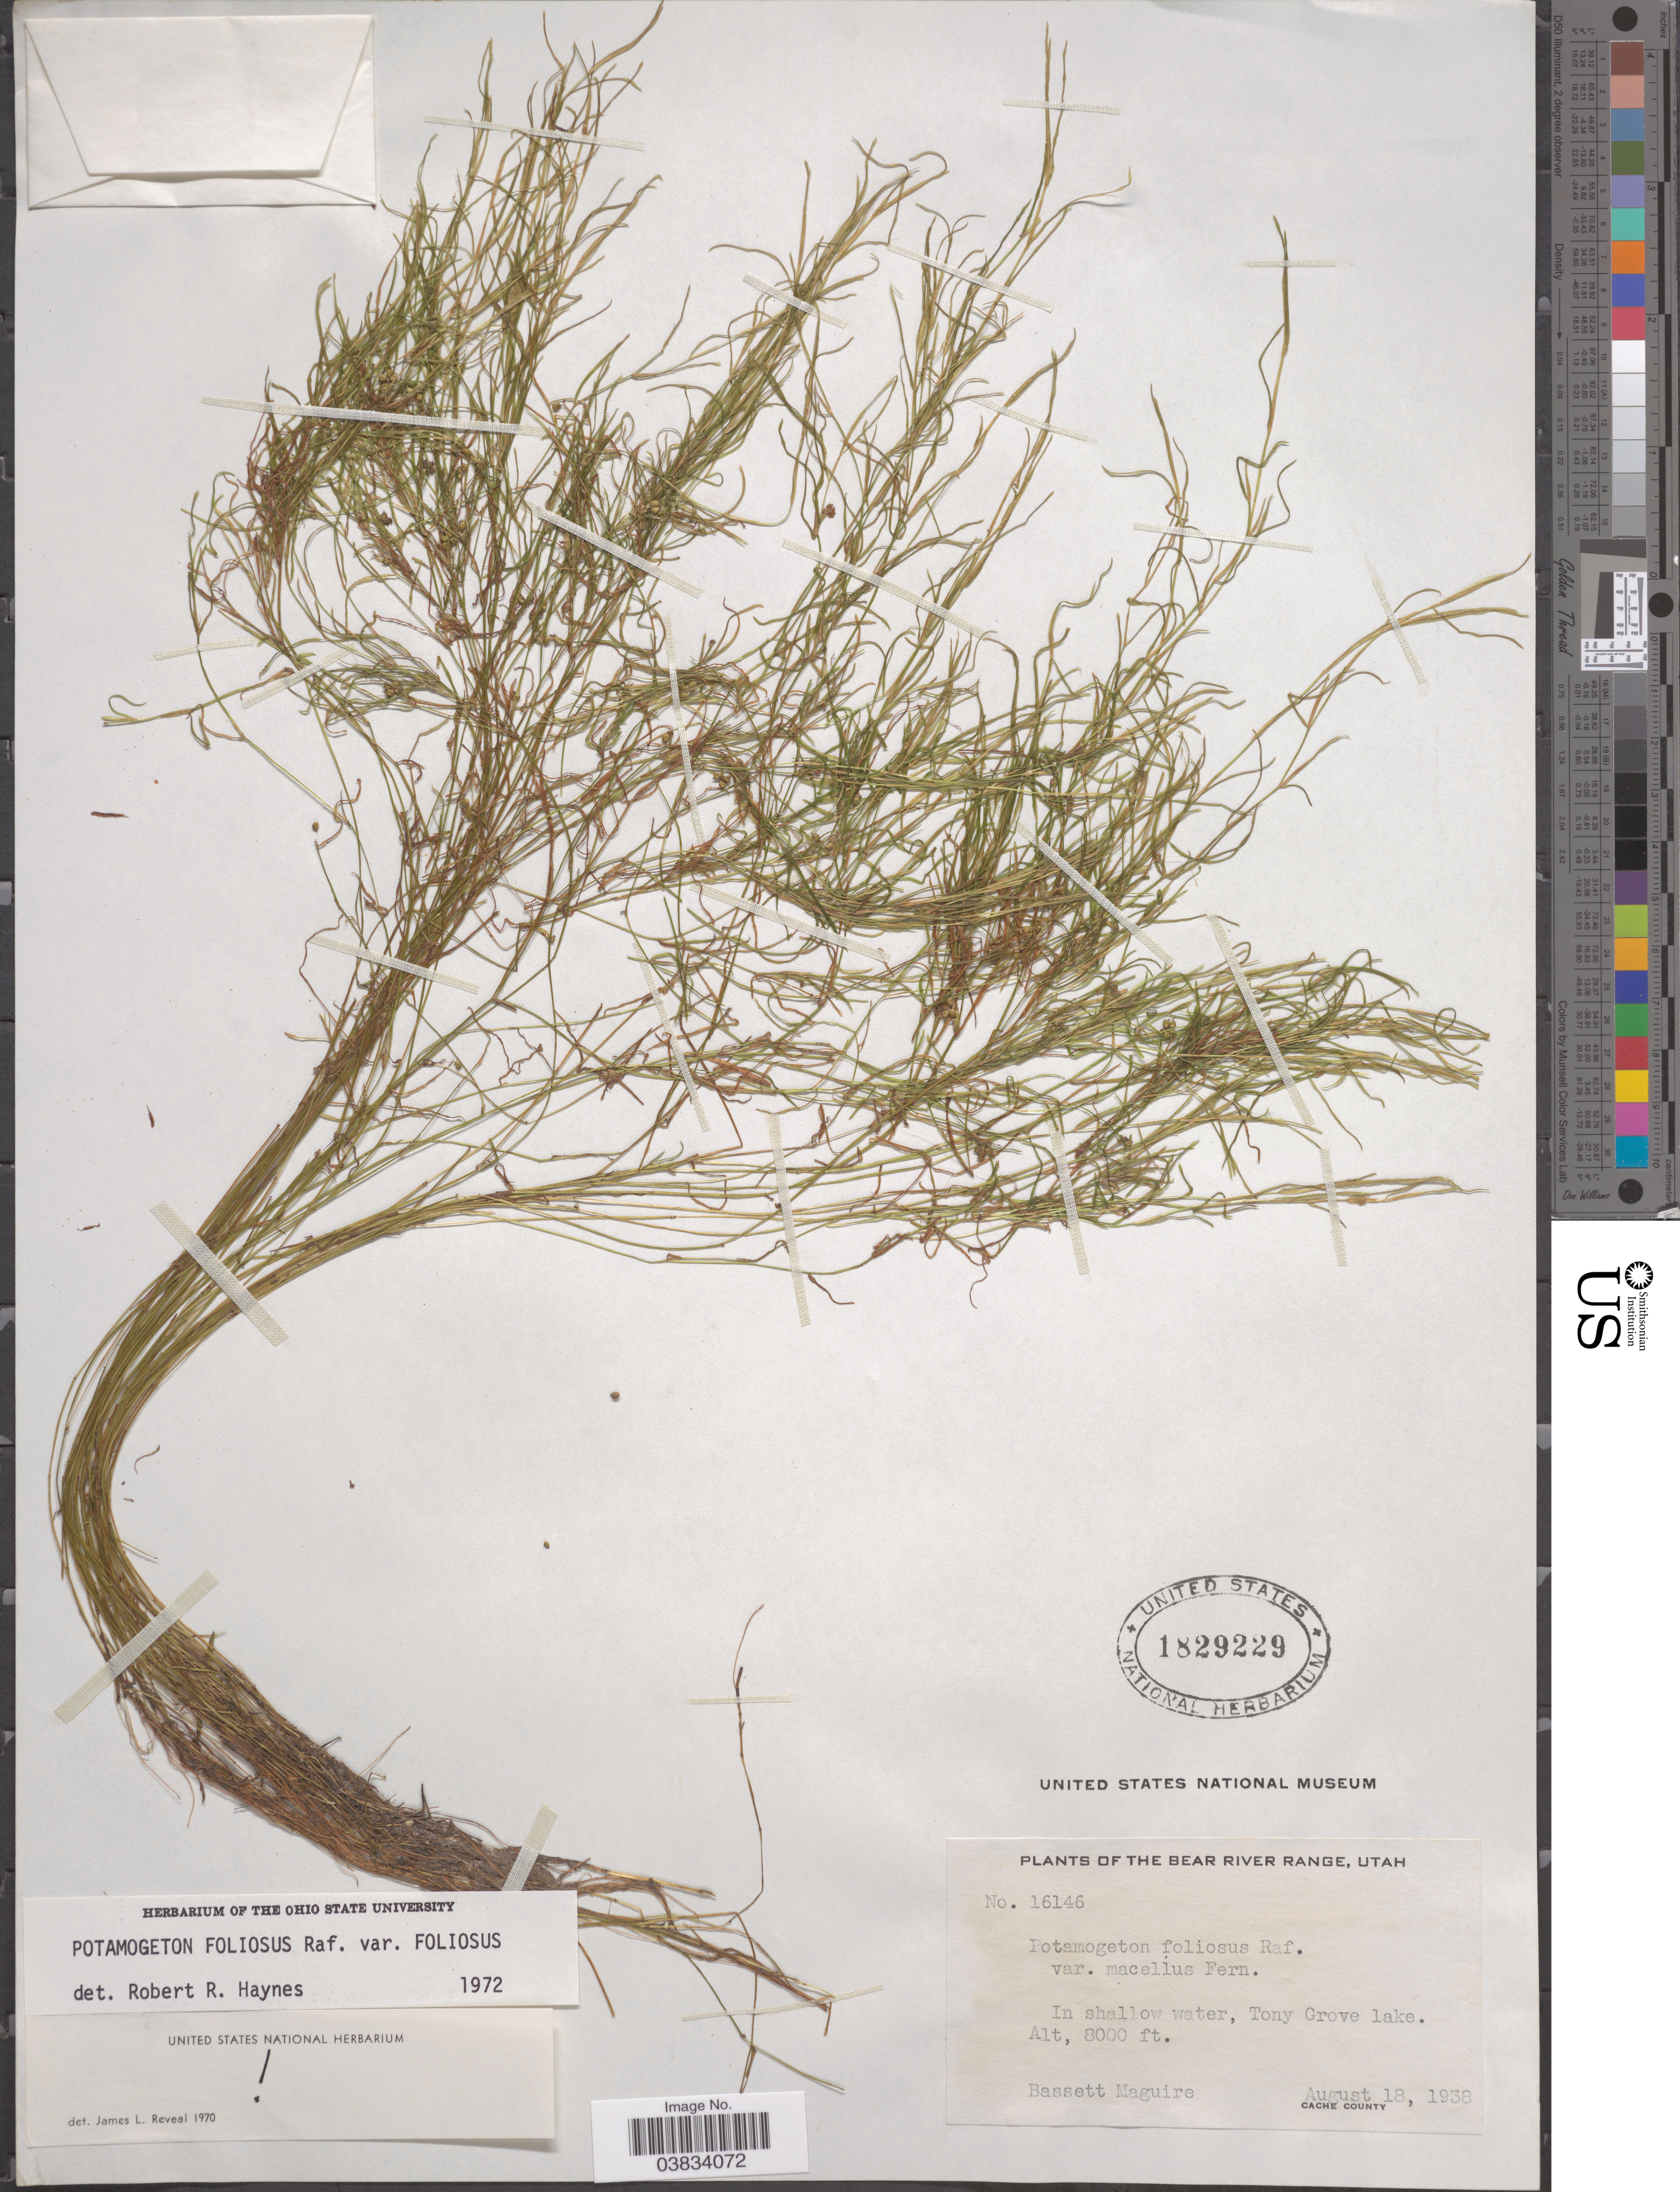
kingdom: Plantae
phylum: Tracheophyta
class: Liliopsida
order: Alismatales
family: Potamogetonaceae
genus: Potamogeton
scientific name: Potamogeton foliosus var. foliosus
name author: Raf.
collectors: B. Maguire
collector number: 16146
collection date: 1938-08-18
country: United States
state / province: Utah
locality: The Bear River Range. Tony Grove lake. Cache County.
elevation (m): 2438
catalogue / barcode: US 1829229